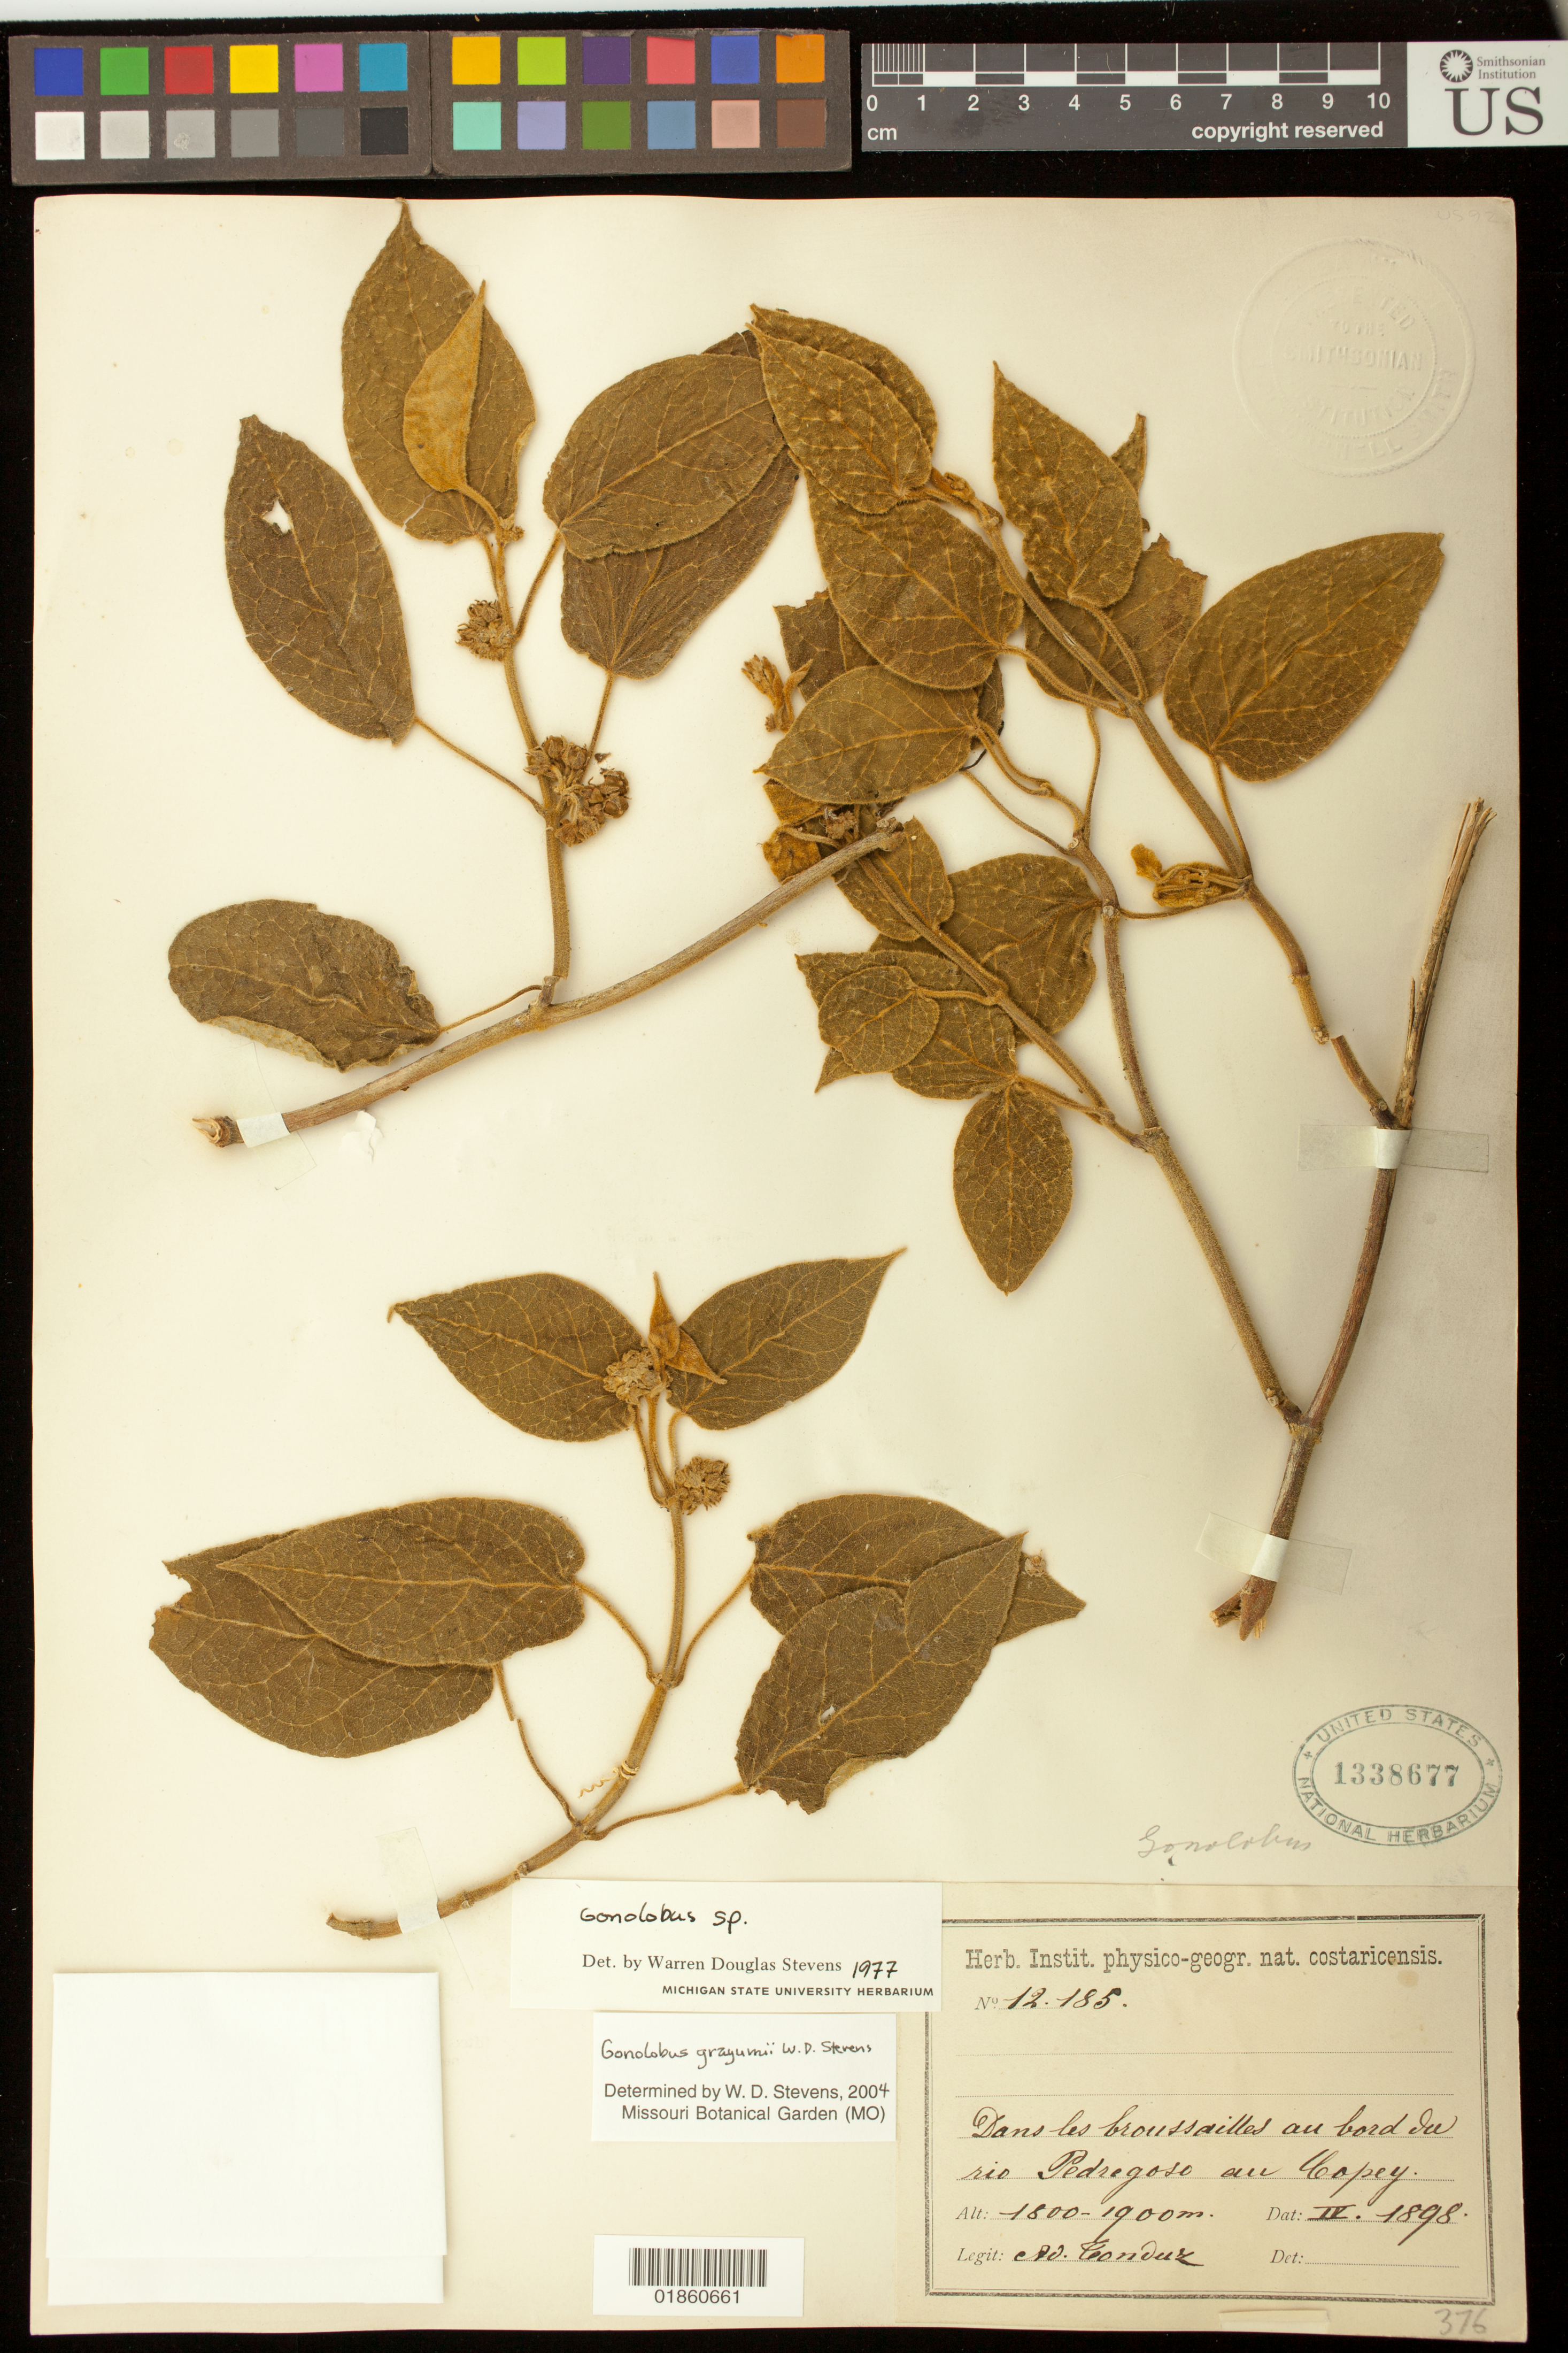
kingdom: Plantae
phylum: Tracheophyta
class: Magnoliopsida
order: Gentianales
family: Apocynaceae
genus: Gonolobus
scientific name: Gonolobus grayumii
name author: W.D. Stevens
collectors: A. Tonduz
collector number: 12185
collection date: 1898-04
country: Costa Rica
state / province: San José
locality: Au bord du rio Pedregoso au Copey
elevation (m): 1800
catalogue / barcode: US 1338677